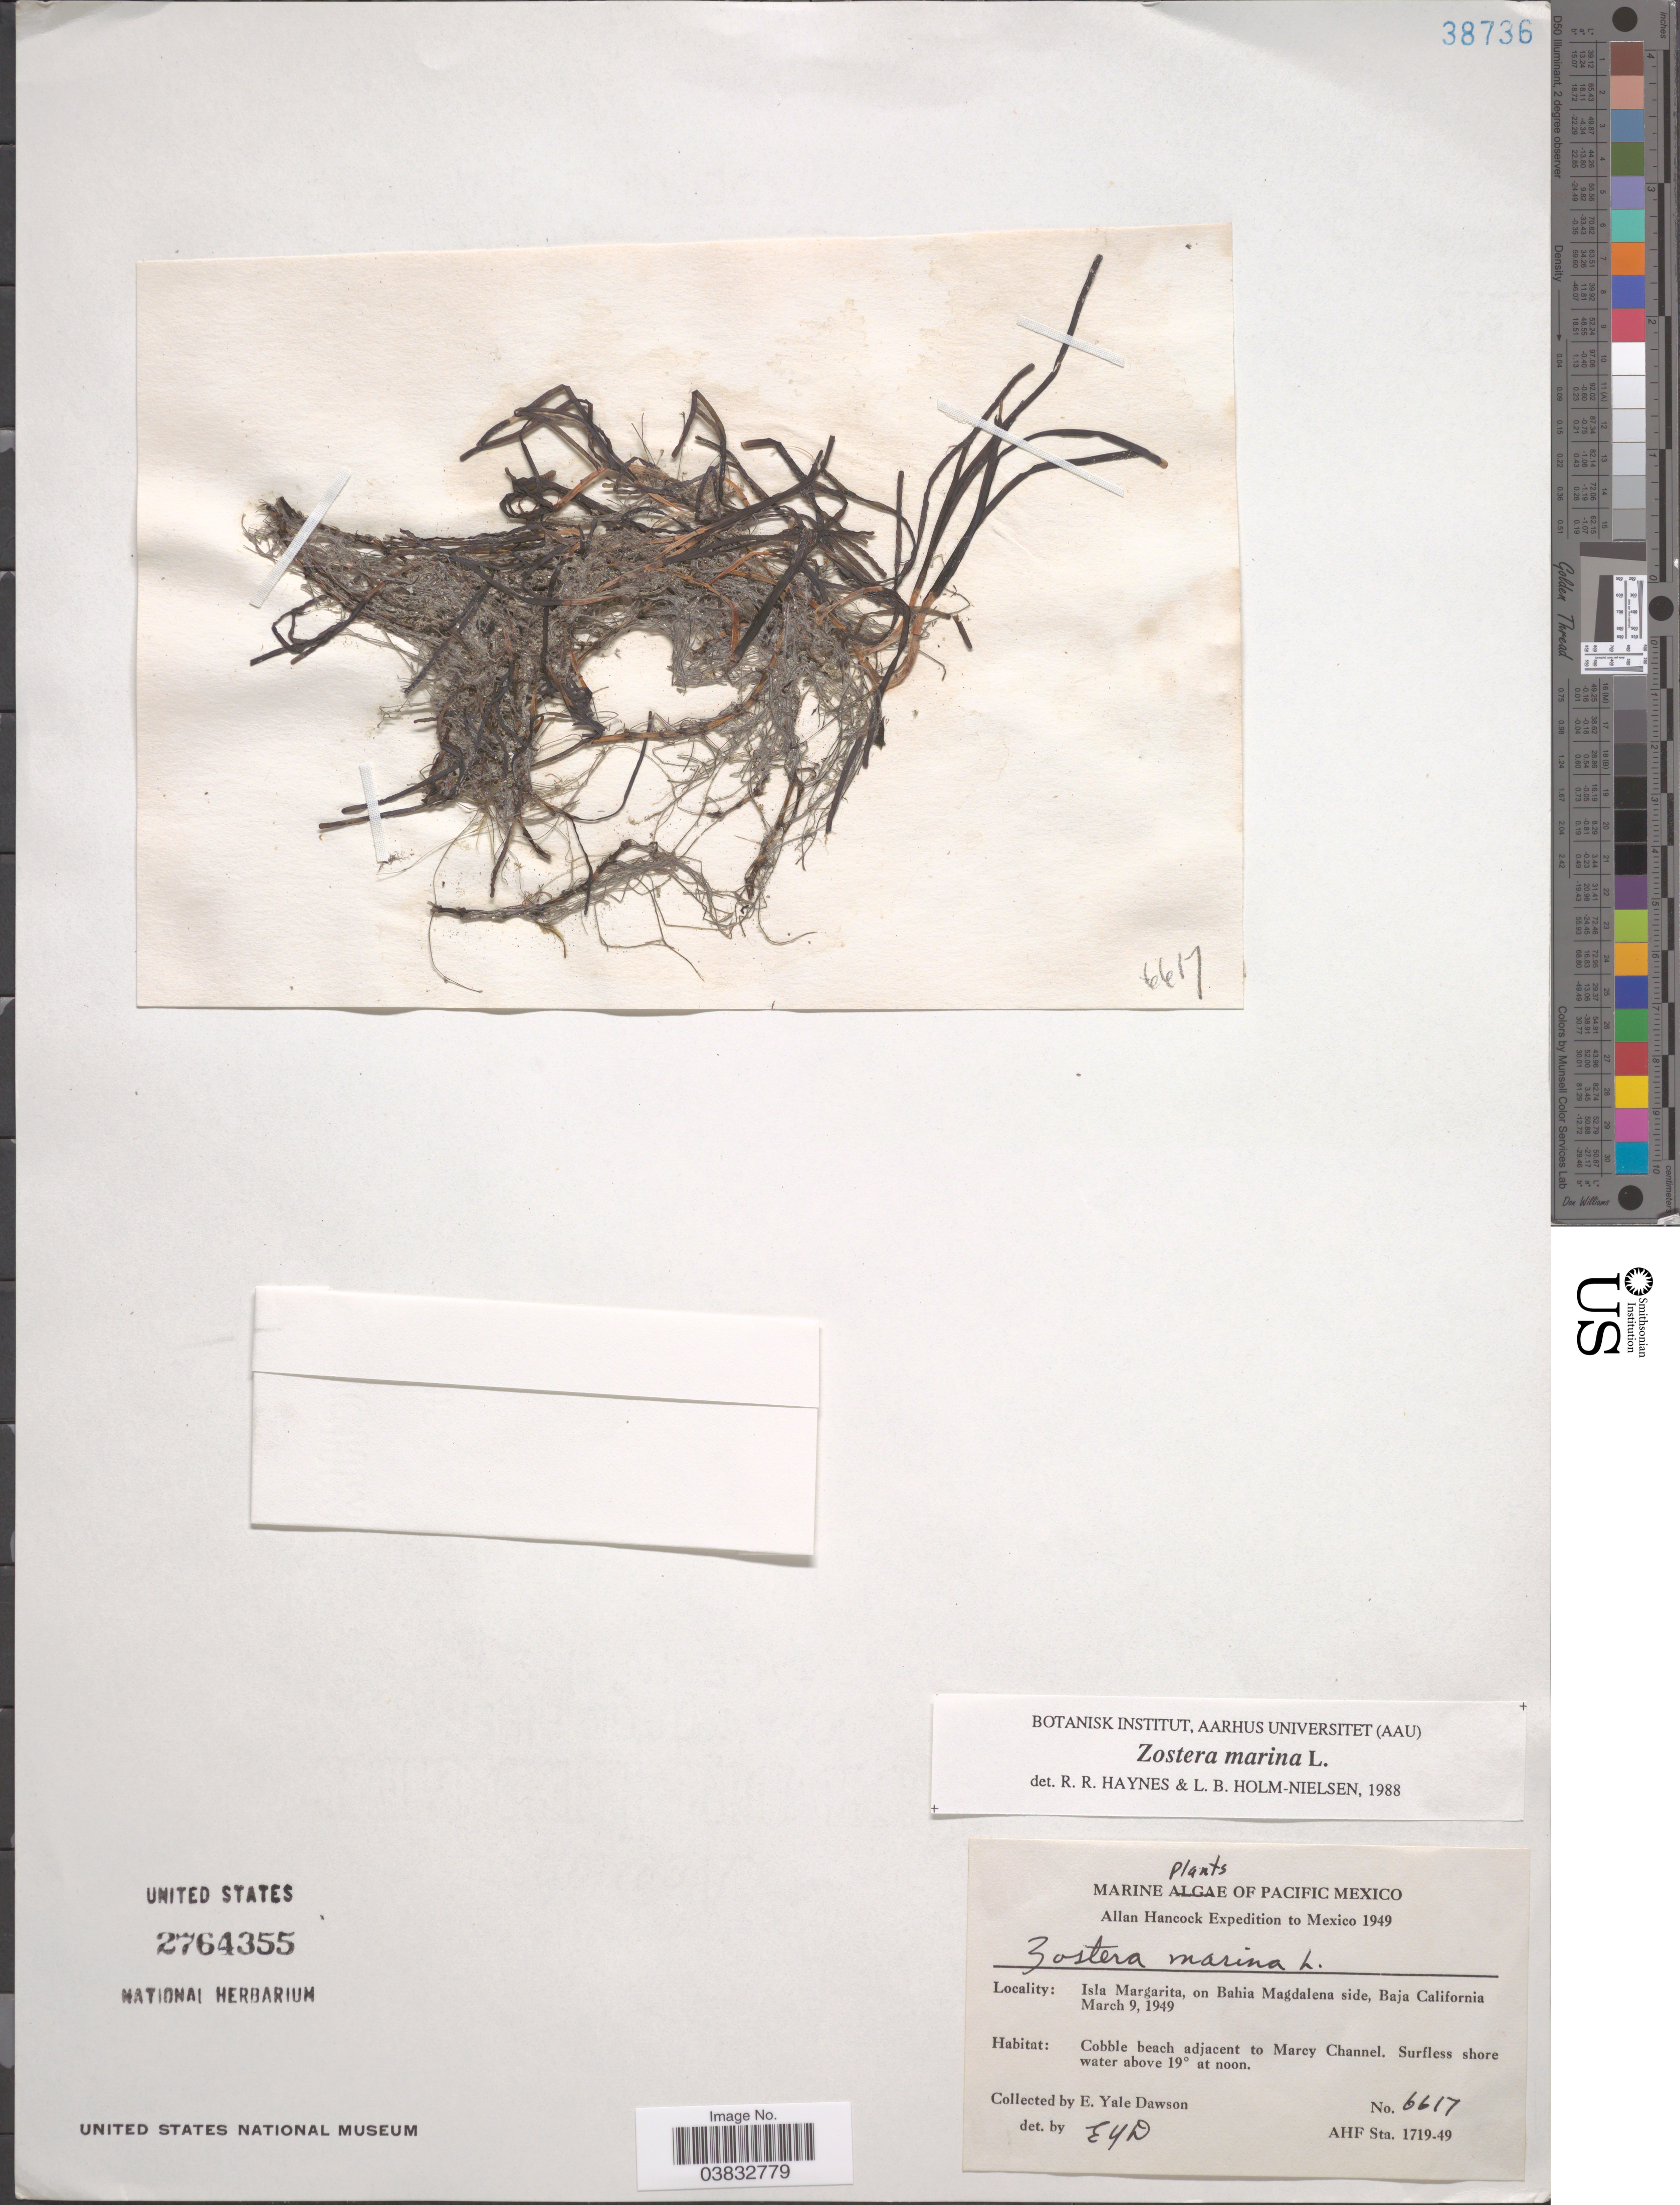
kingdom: Plantae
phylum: Tracheophyta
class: Liliopsida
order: Alismatales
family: Zosteraceae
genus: Zostera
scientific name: Zostera marina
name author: L.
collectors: N. Yensen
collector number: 6617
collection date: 1949-03-09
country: Mexico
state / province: Baja California Sur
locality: Pacific Mexico. Isla Margarita, on Bahia Magdalena side. Cobble beach adjacent to Marcy Channel.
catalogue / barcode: US 2764355